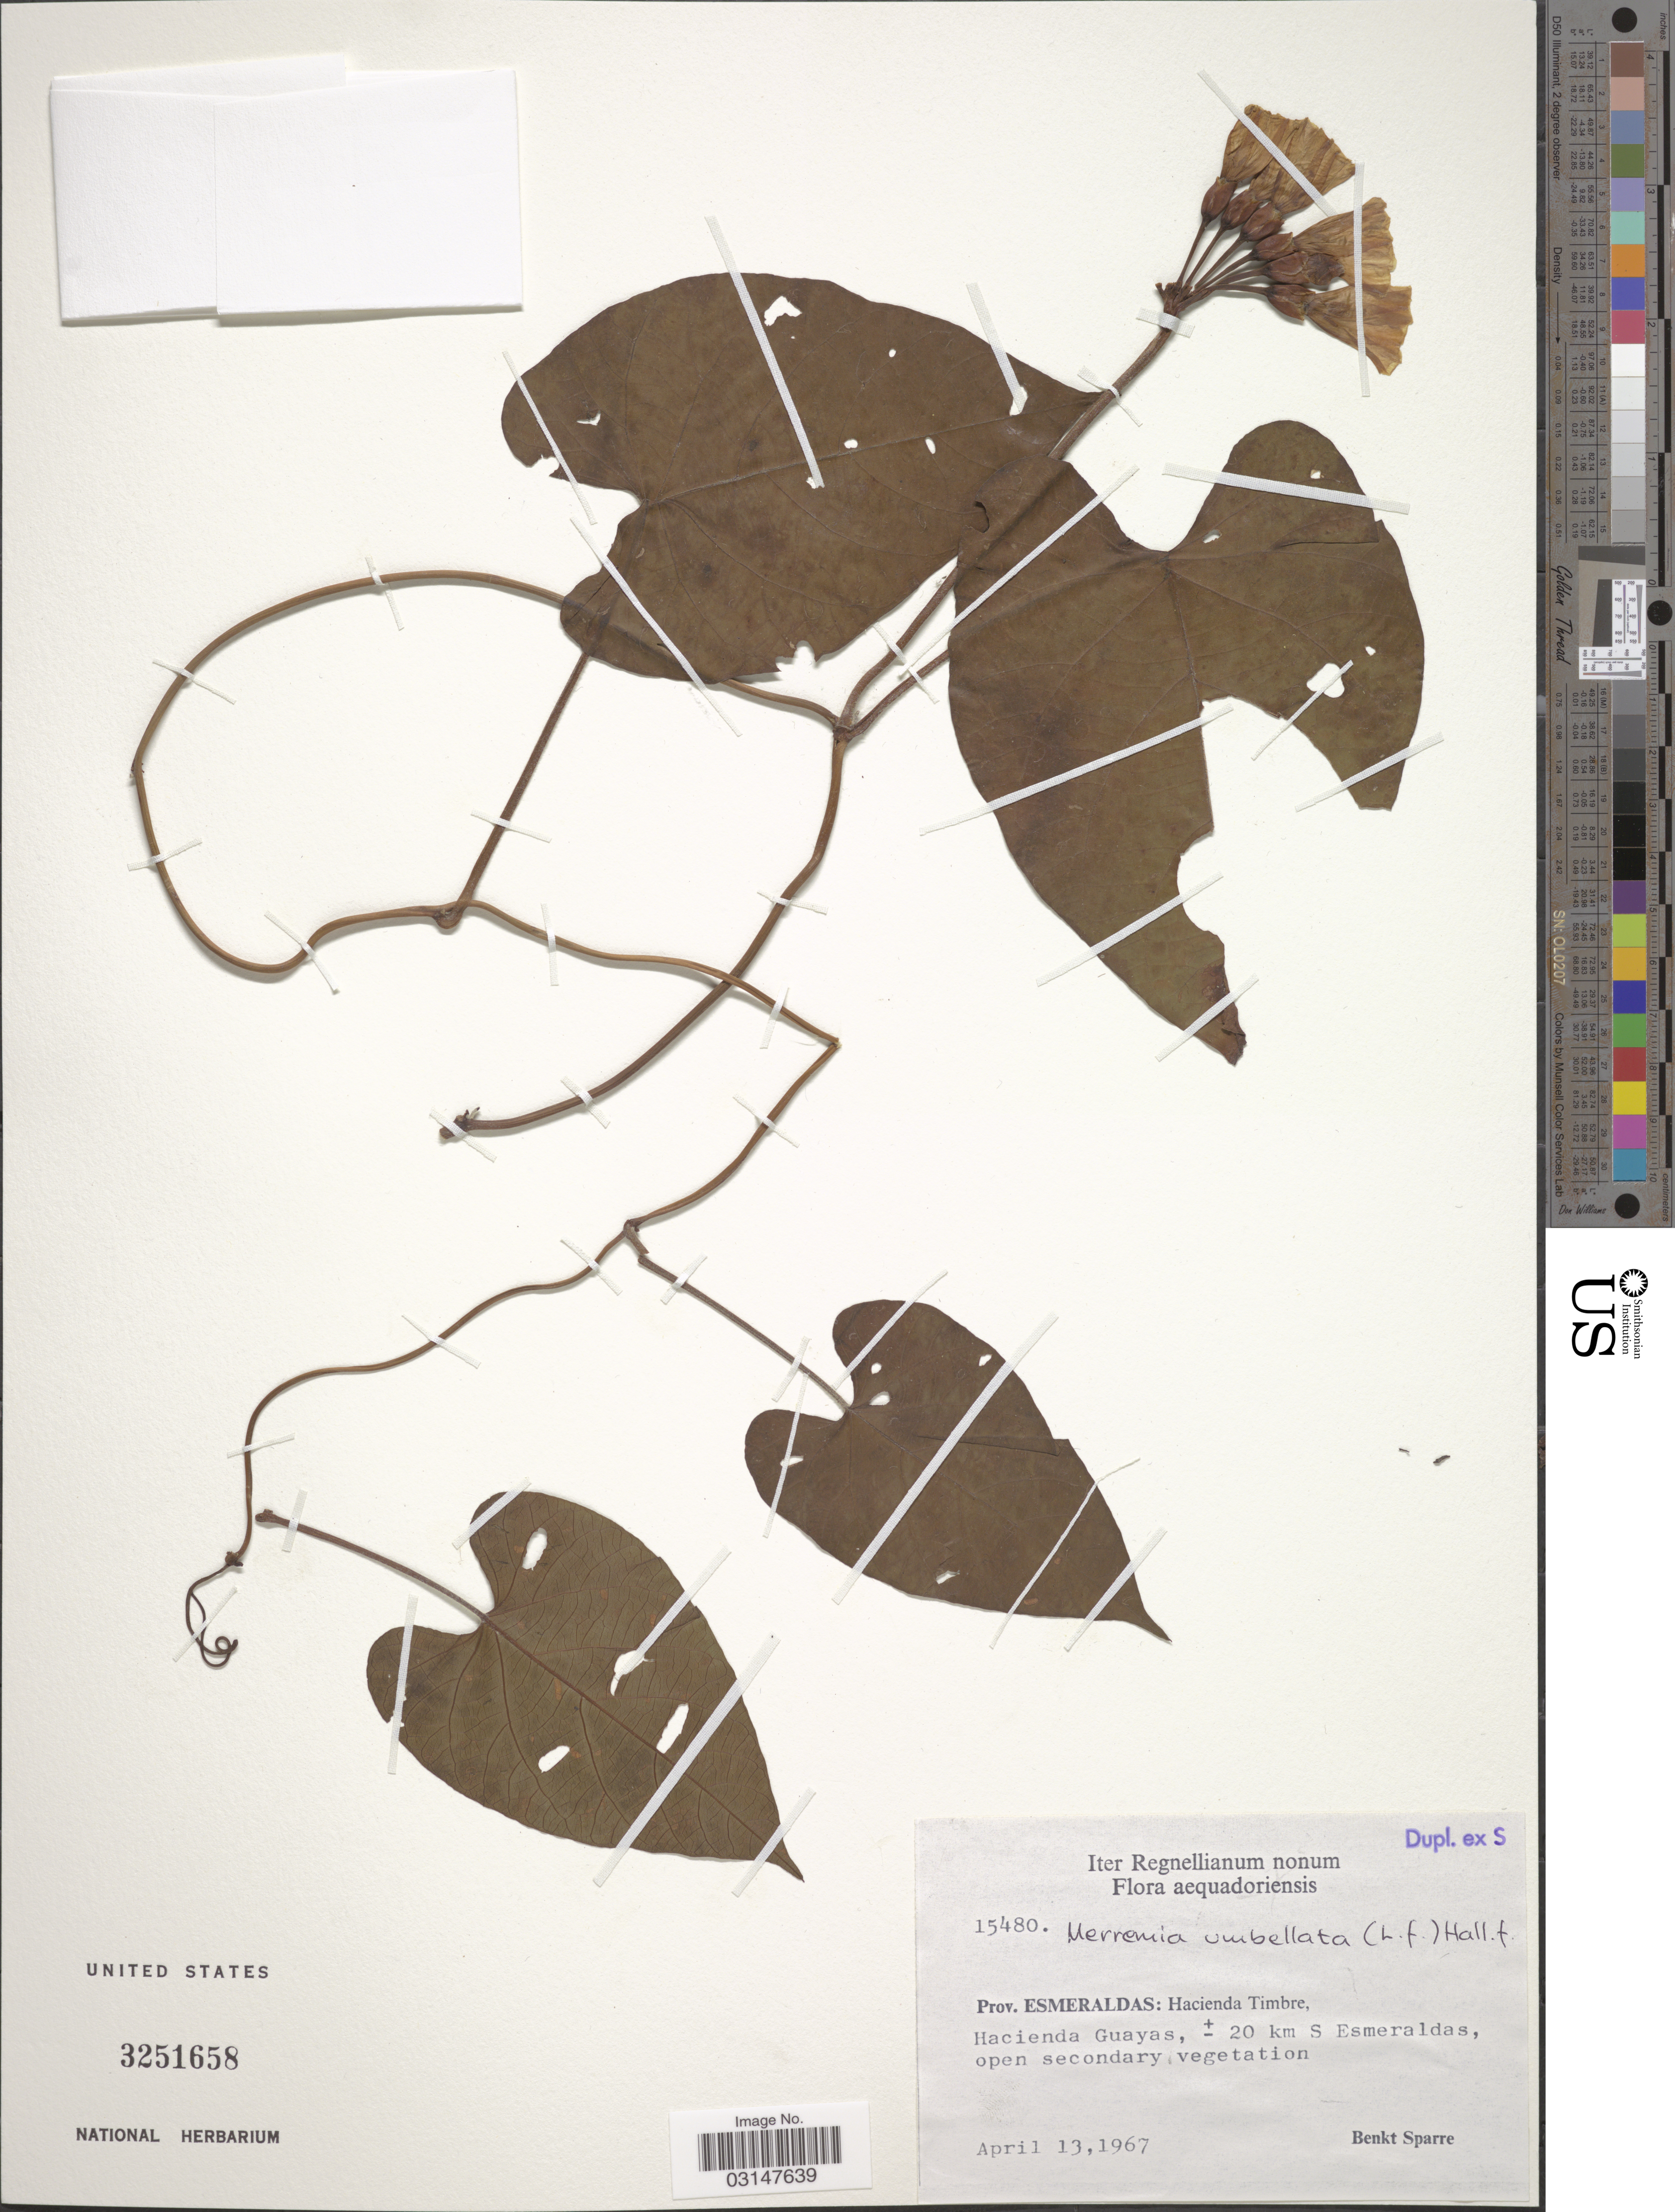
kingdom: Plantae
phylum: Tracheophyta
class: Magnoliopsida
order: Solanales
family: Convolvulaceae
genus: Camonea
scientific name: Camonea umbellata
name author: (L.) A. R. Simões & Staples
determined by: Strong, Mark T., (BOT), Smithsonian Institution - National Museum of Natural History (UNITED STATES)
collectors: B. Sparre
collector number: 15480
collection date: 1967-04-13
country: Ecuador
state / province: Esmeraldas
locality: Aequadoriensis, Hacienda Timbre, Hacienda Guayas, ± 20 km S Esmeraldas.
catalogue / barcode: US 3251658